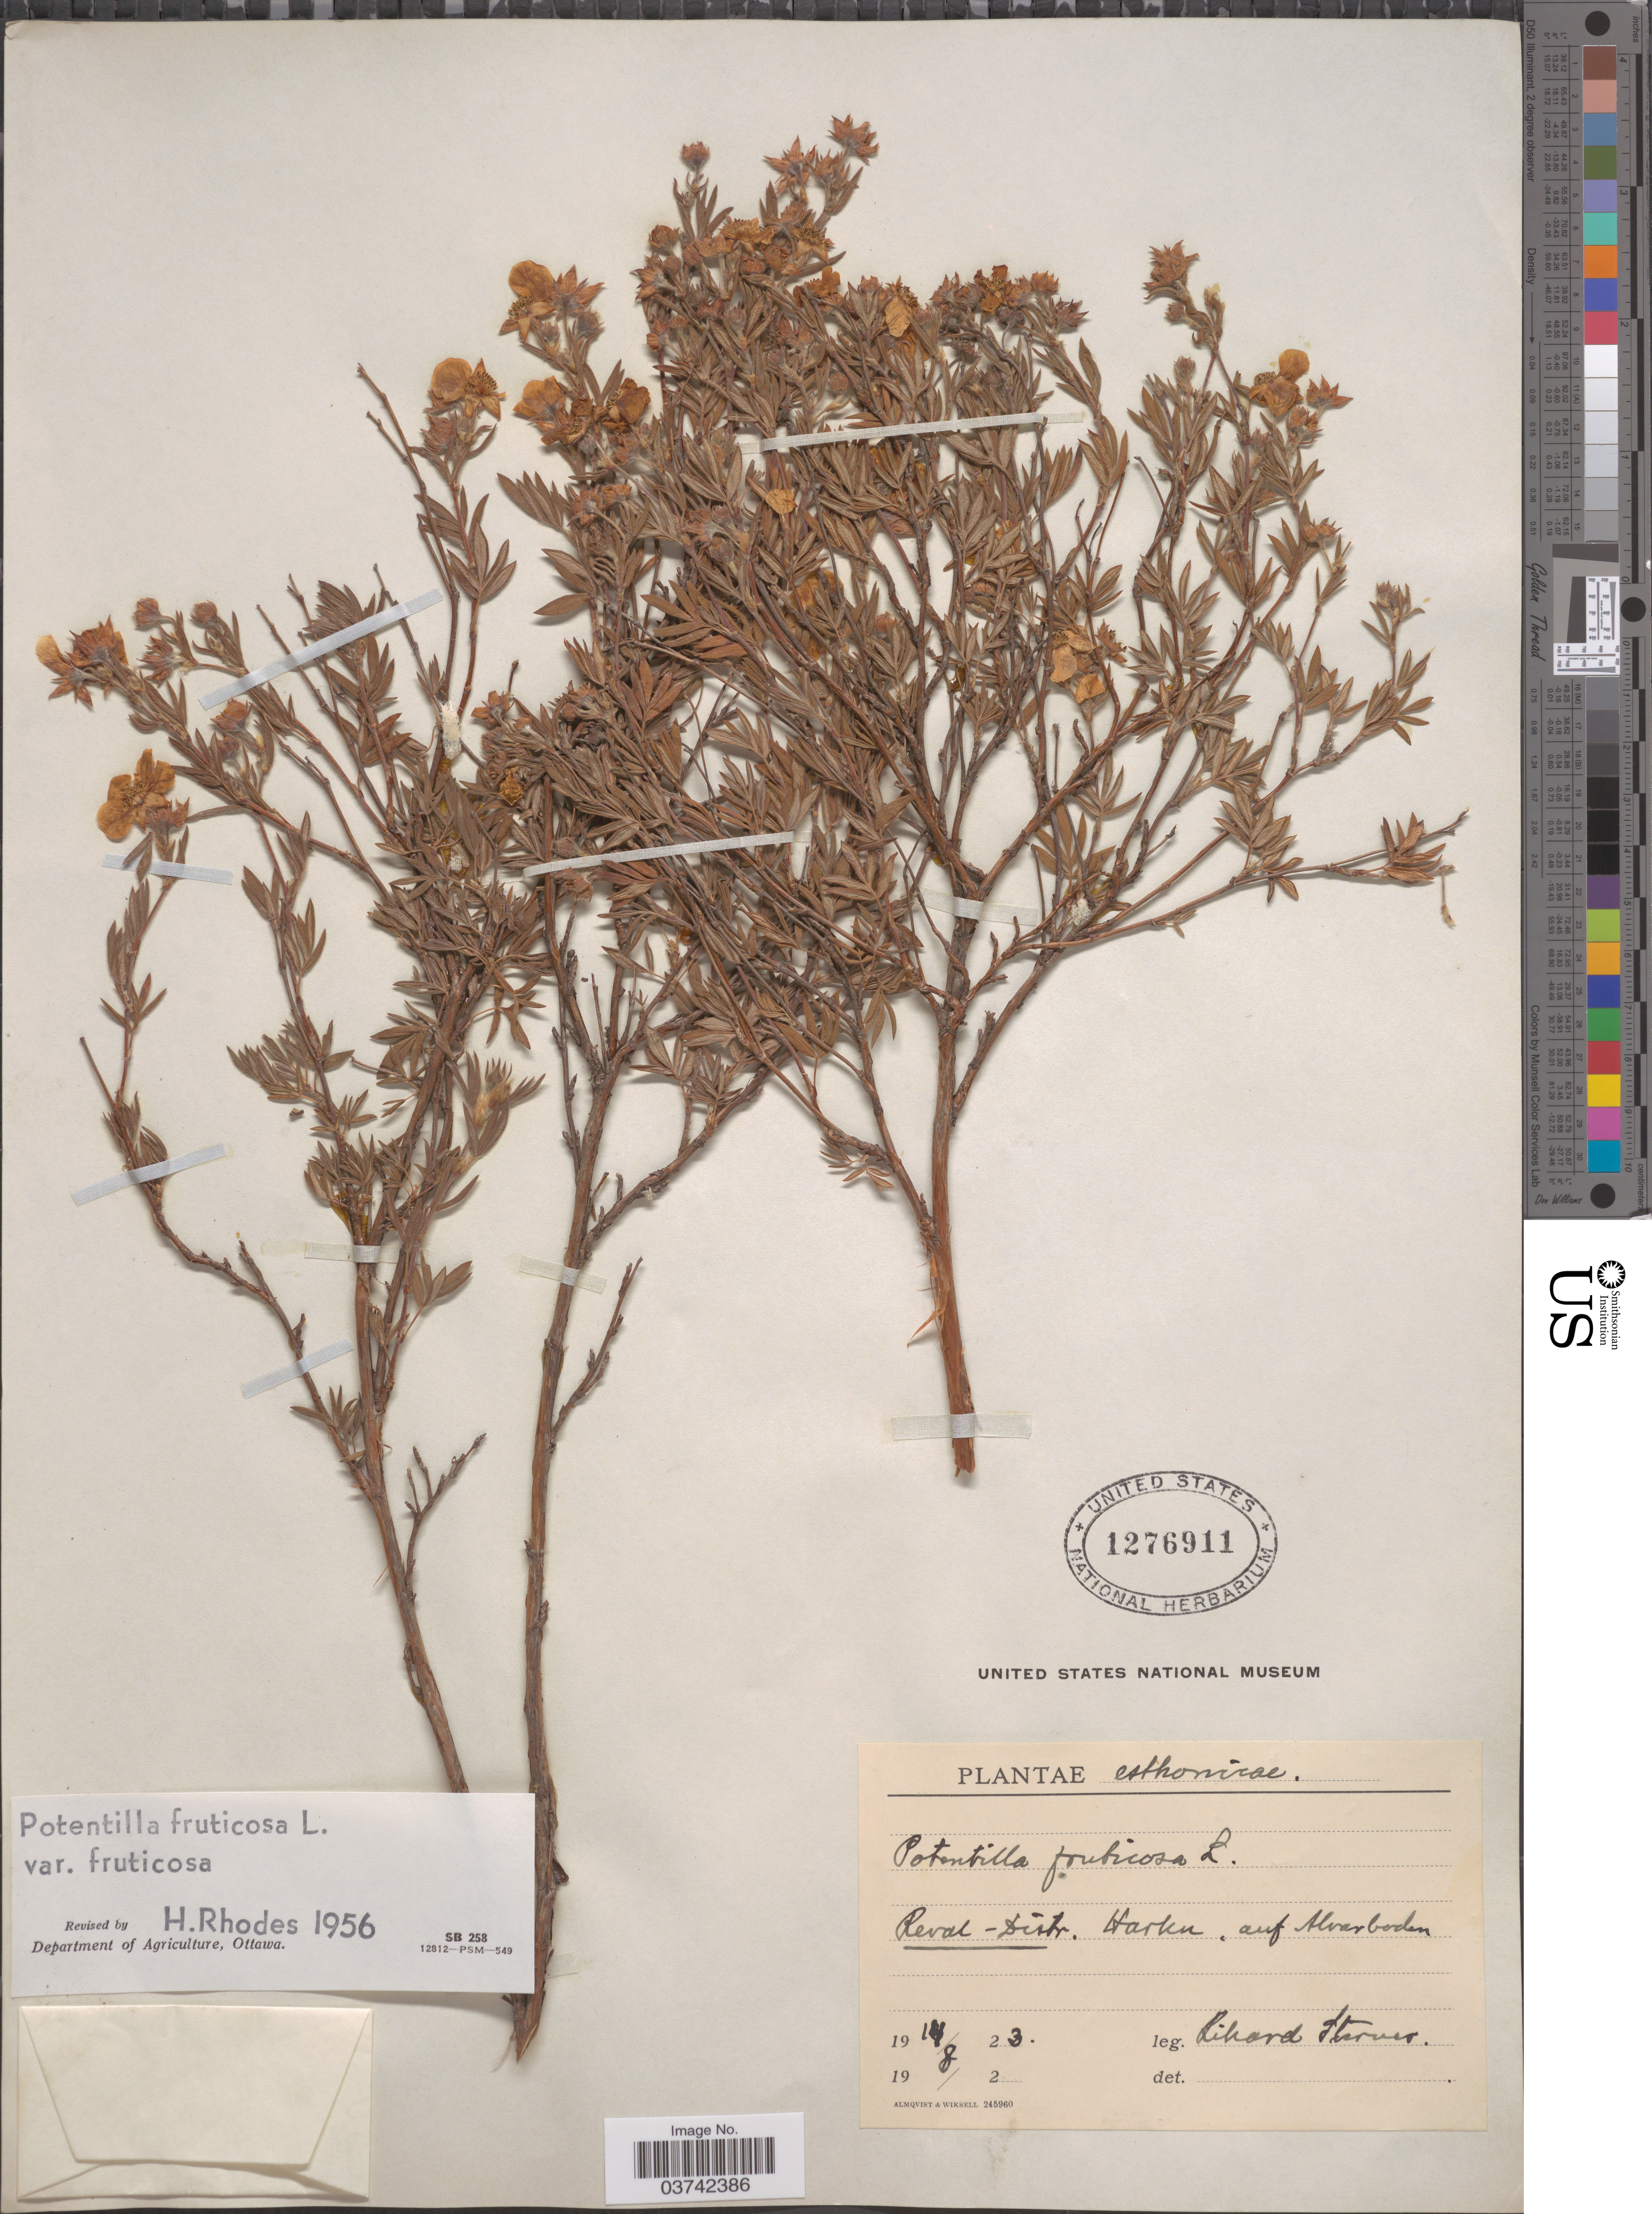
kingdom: Plantae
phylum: Tracheophyta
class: Magnoliopsida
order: Rosales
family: Rosaceae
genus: Dasiphora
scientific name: Dasiphora fruticosa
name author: (L.) Rydb.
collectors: R. Sterner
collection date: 1923-08-14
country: Estonia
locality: Reval-Distr. Harku, auf Alvarboden.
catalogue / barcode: US 1276911